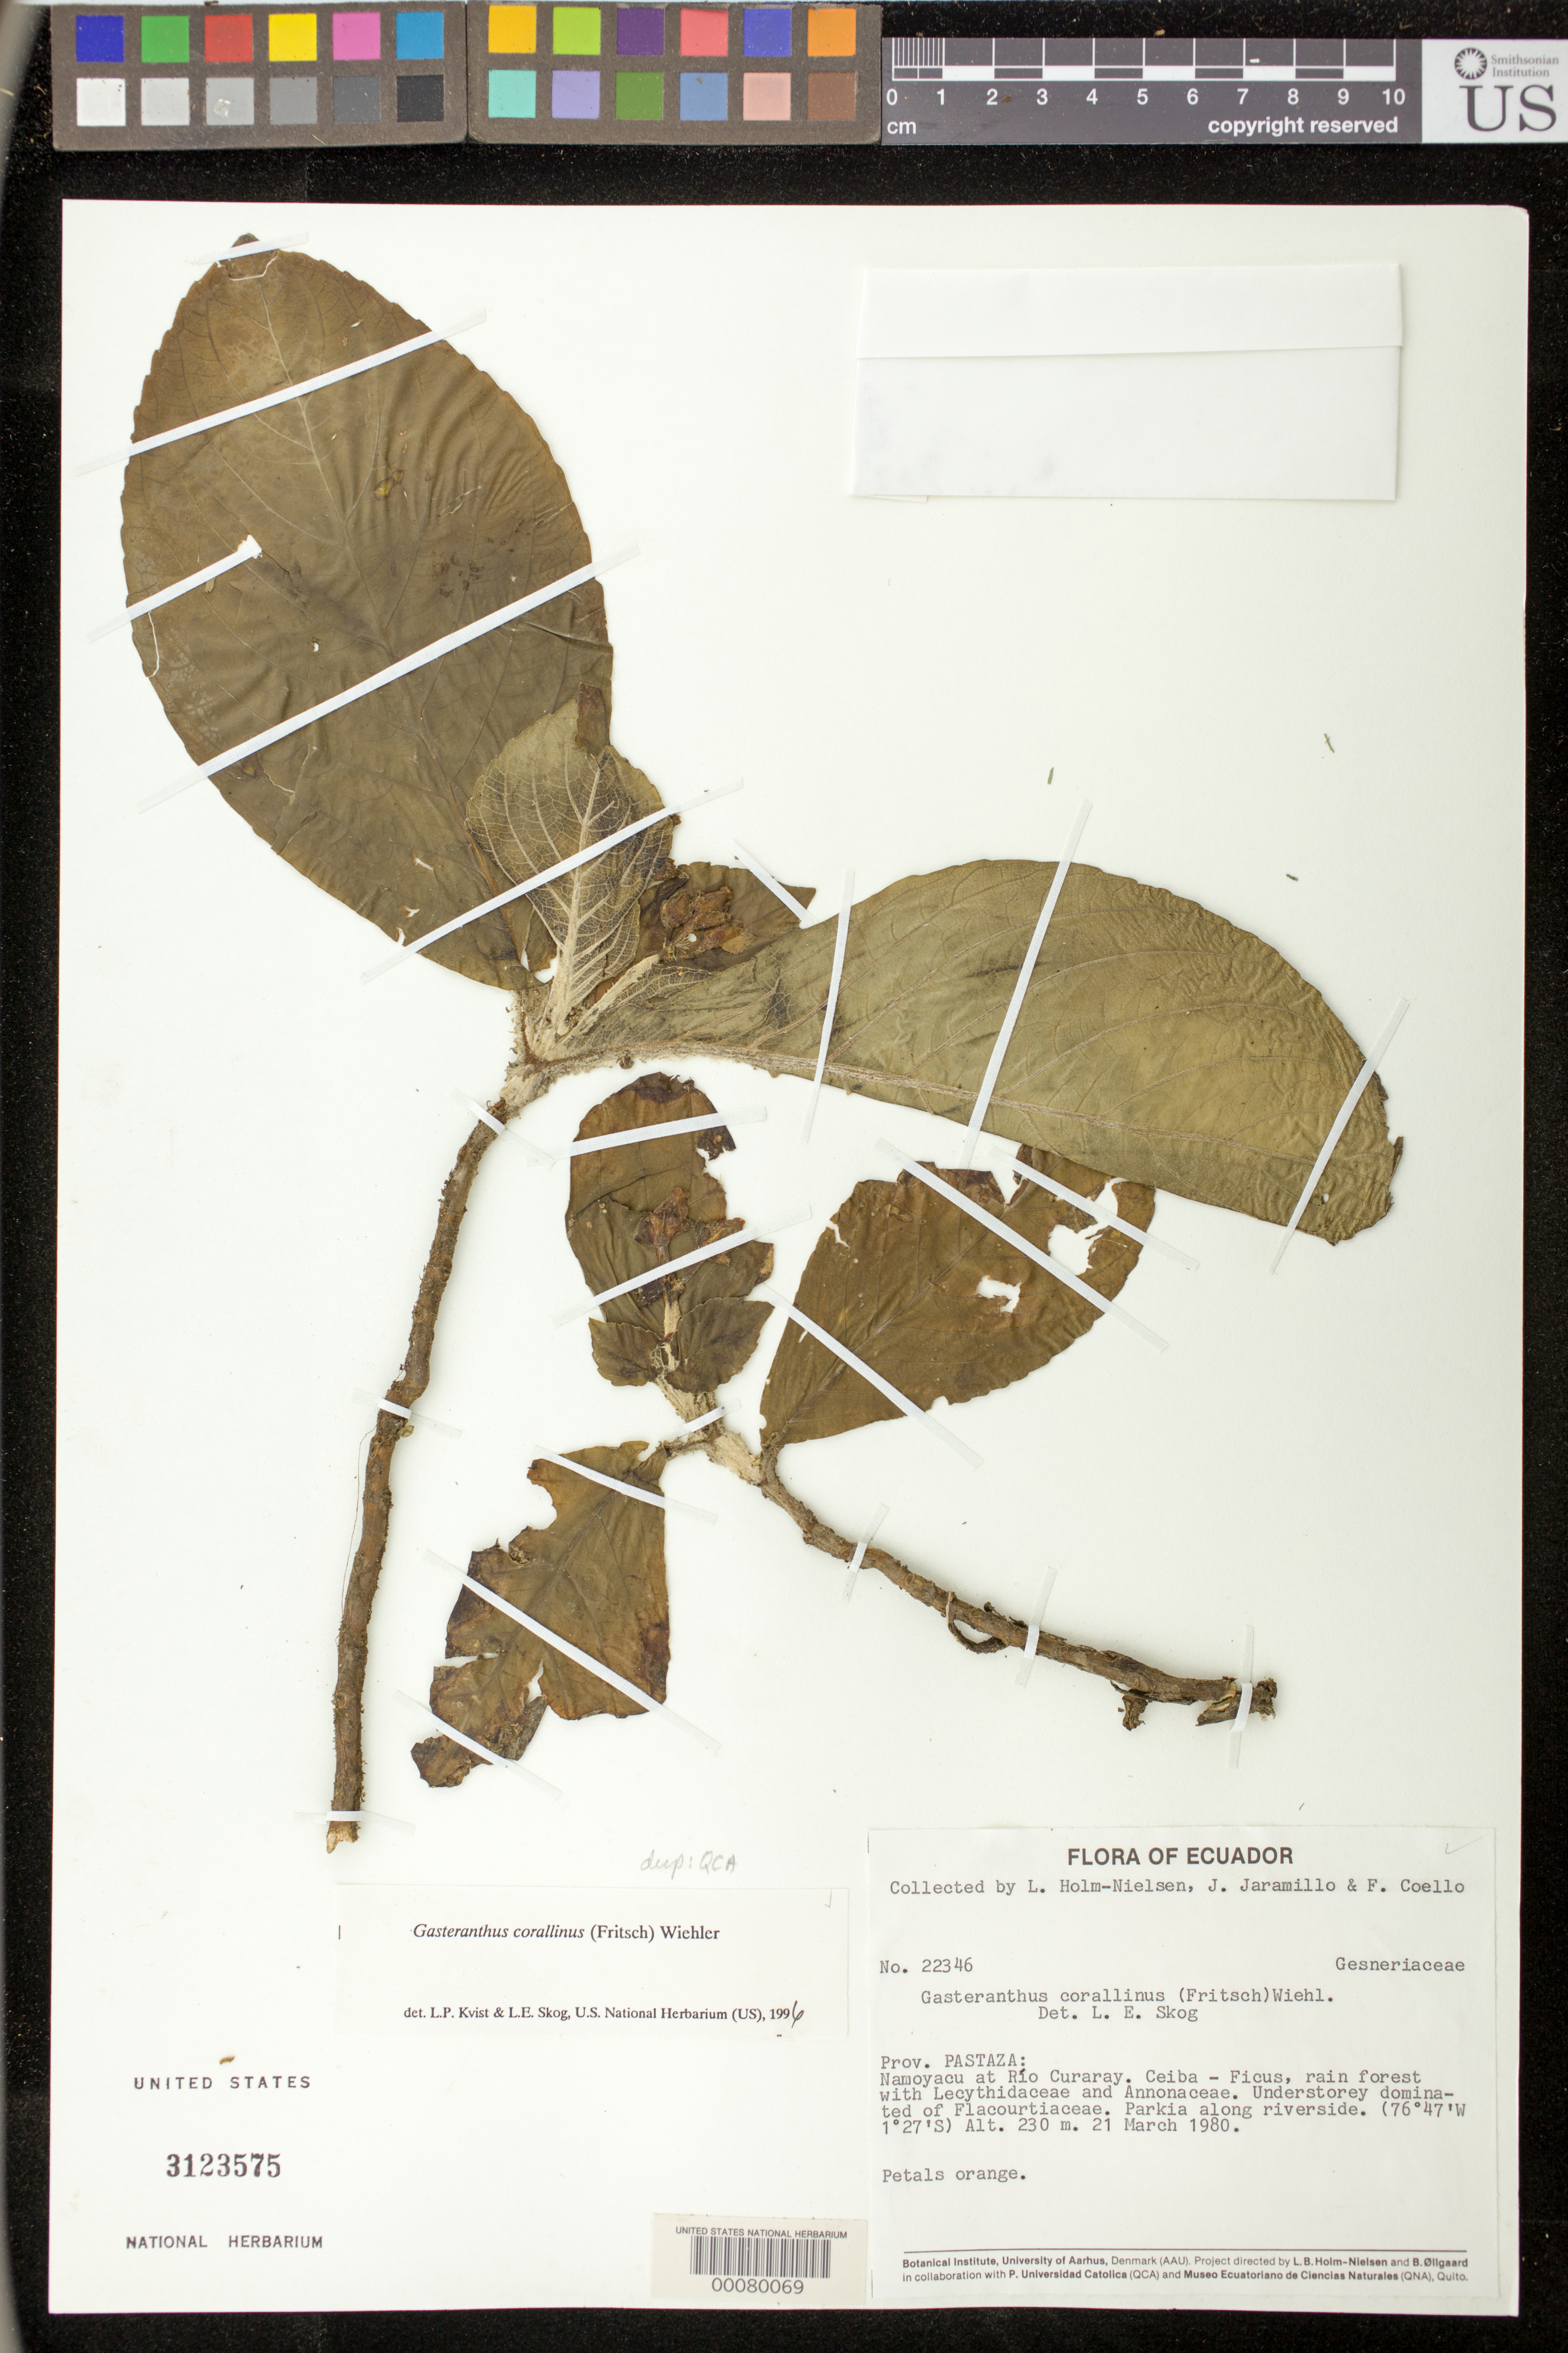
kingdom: Plantae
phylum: Tracheophyta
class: Magnoliopsida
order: Lamiales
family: Gesneriaceae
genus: Gasteranthus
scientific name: Gasteranthus corallinus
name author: (Fritsch) Wiehler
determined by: Skog, Laurence E.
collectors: L. B. Holm-Nielsen, J. L. Jaramillo & F. Coello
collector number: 22346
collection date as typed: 21 Mar 1980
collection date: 1980-03-21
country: Ecuador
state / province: Pastaza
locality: Namoyacu at Rio Curaray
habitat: Ceiba-Ficus rain forest with Lecythidaceae and Annonaceae, understory dominated by Flacourtiaceae, Parkia along riverside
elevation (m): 230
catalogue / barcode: US 3123575